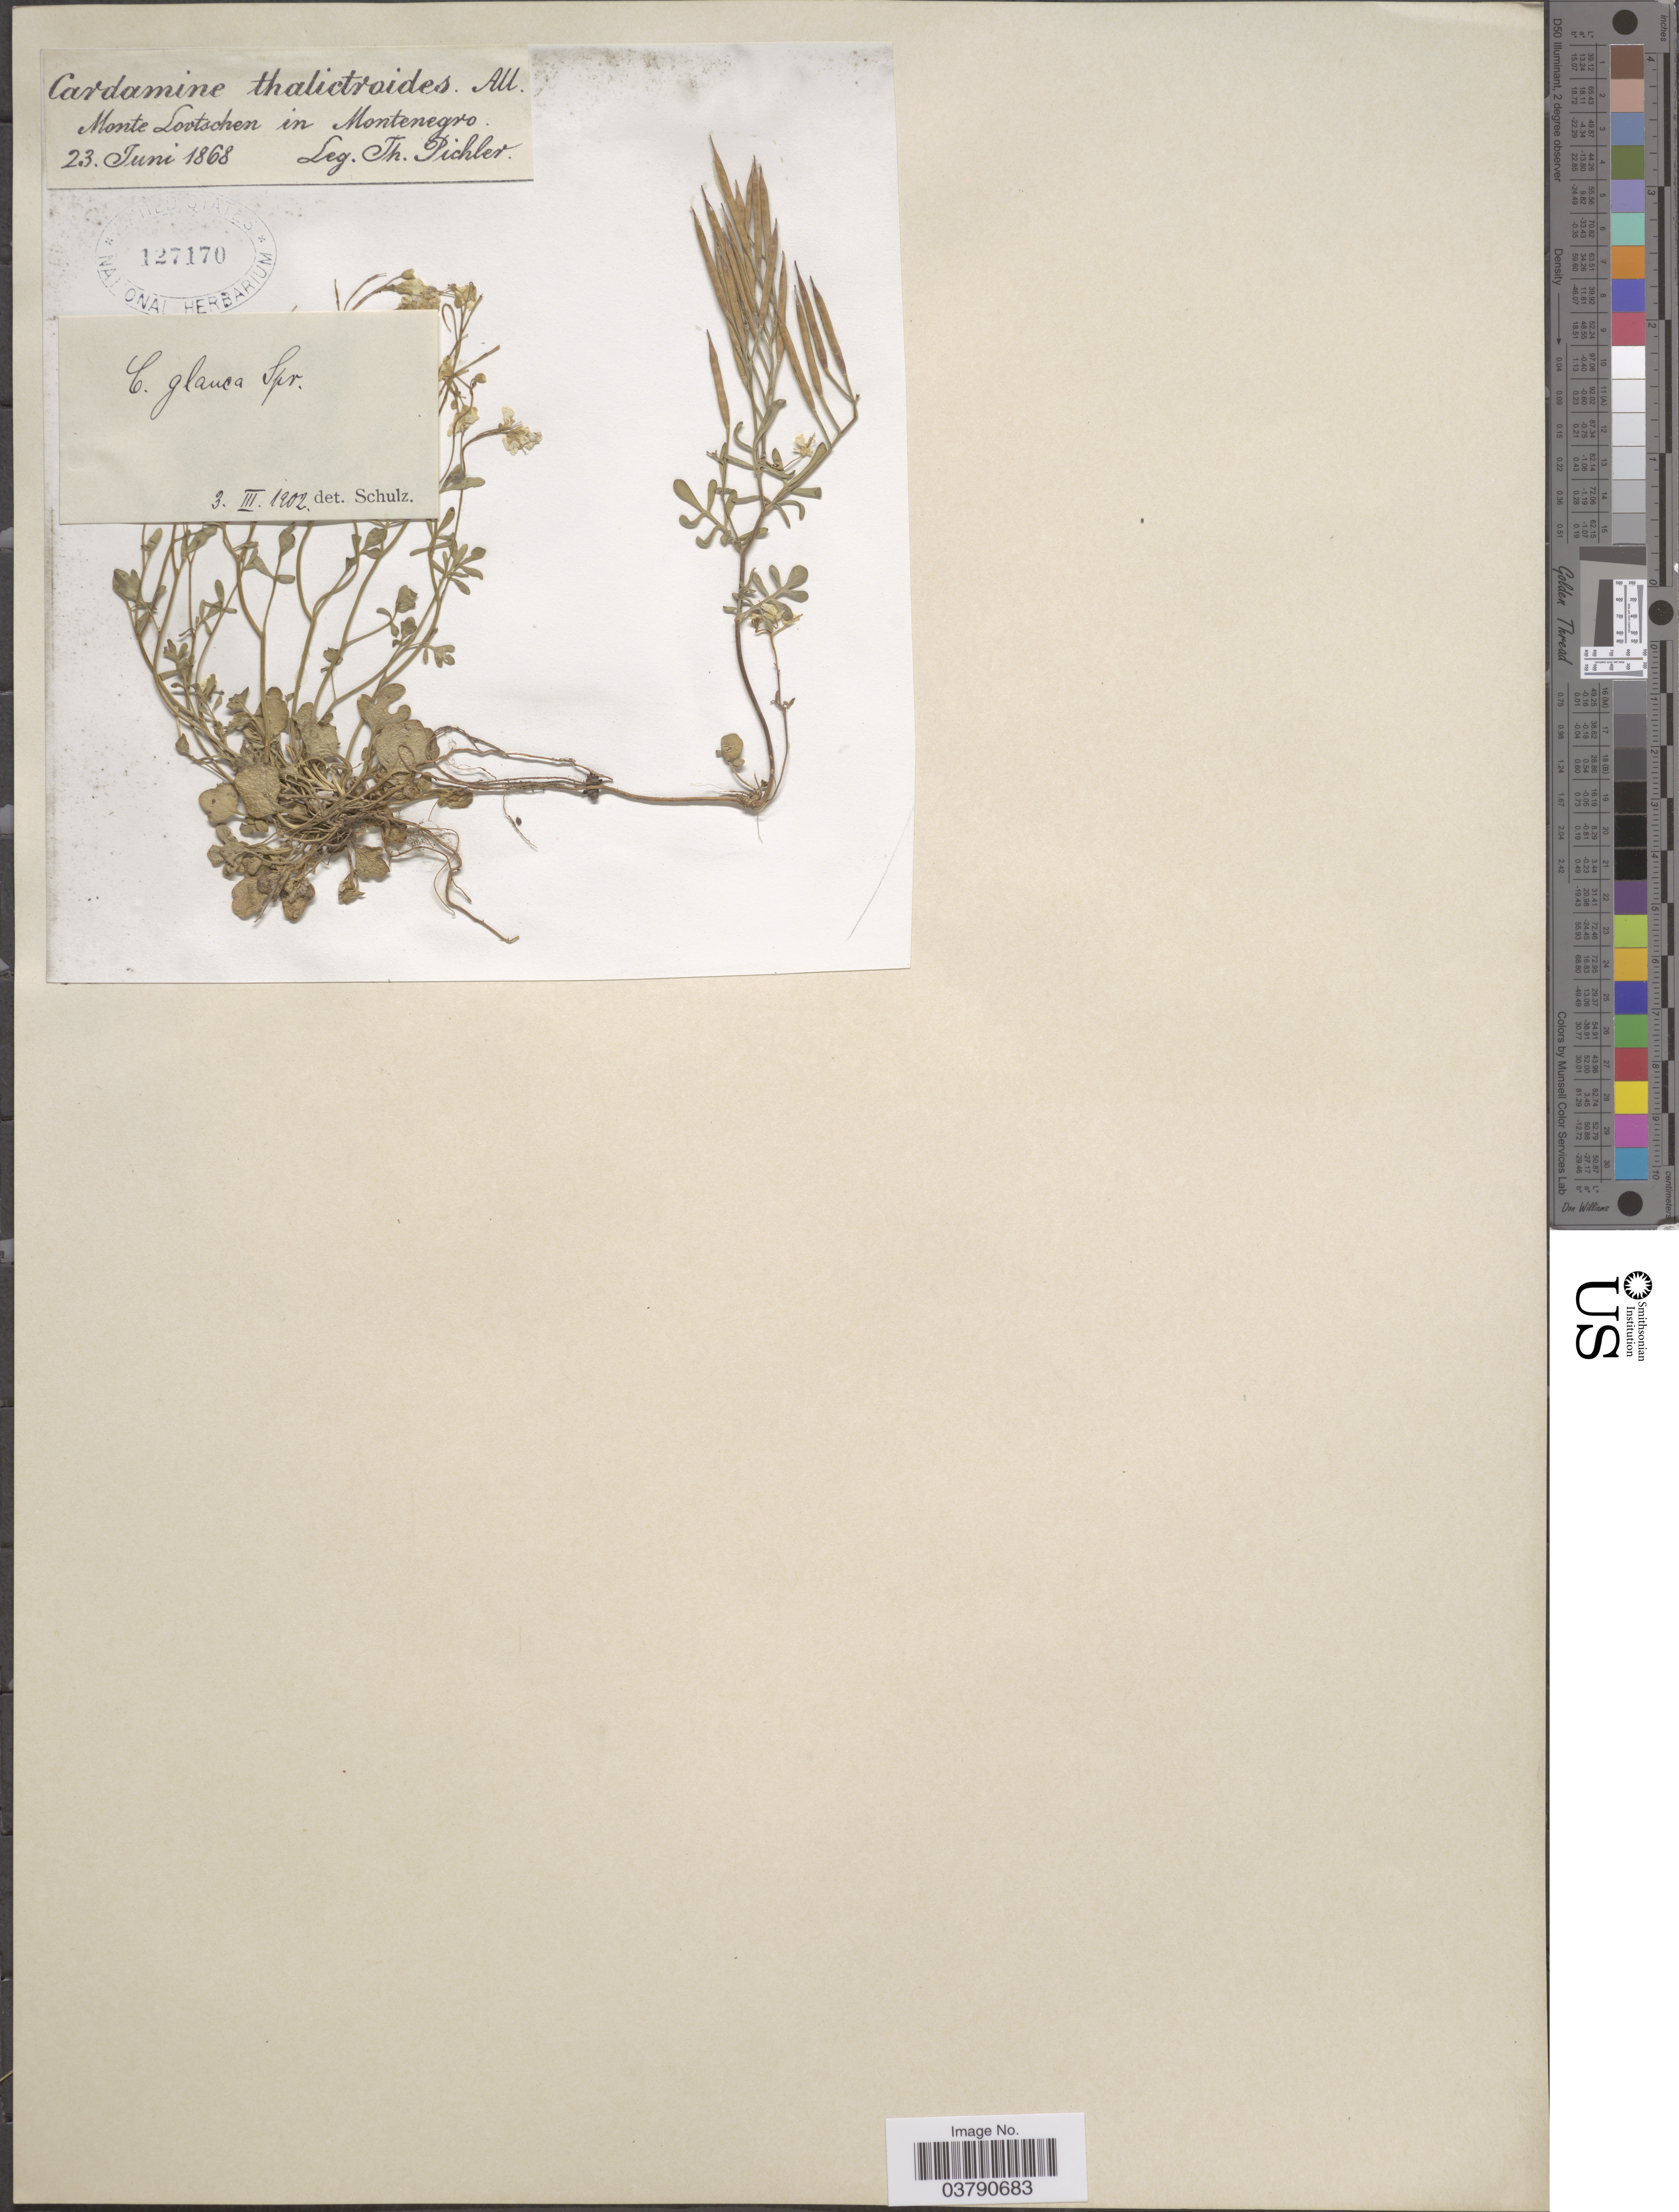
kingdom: Plantae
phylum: Tracheophyta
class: Magnoliopsida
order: Brassicales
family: Brassicaceae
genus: Cardamine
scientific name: Cardamine glauca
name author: Spreng. ex DC.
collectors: T. Pichler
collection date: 1868-06-23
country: Montenegro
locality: Monte Lovtschen in Montenegro.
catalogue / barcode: US 127170